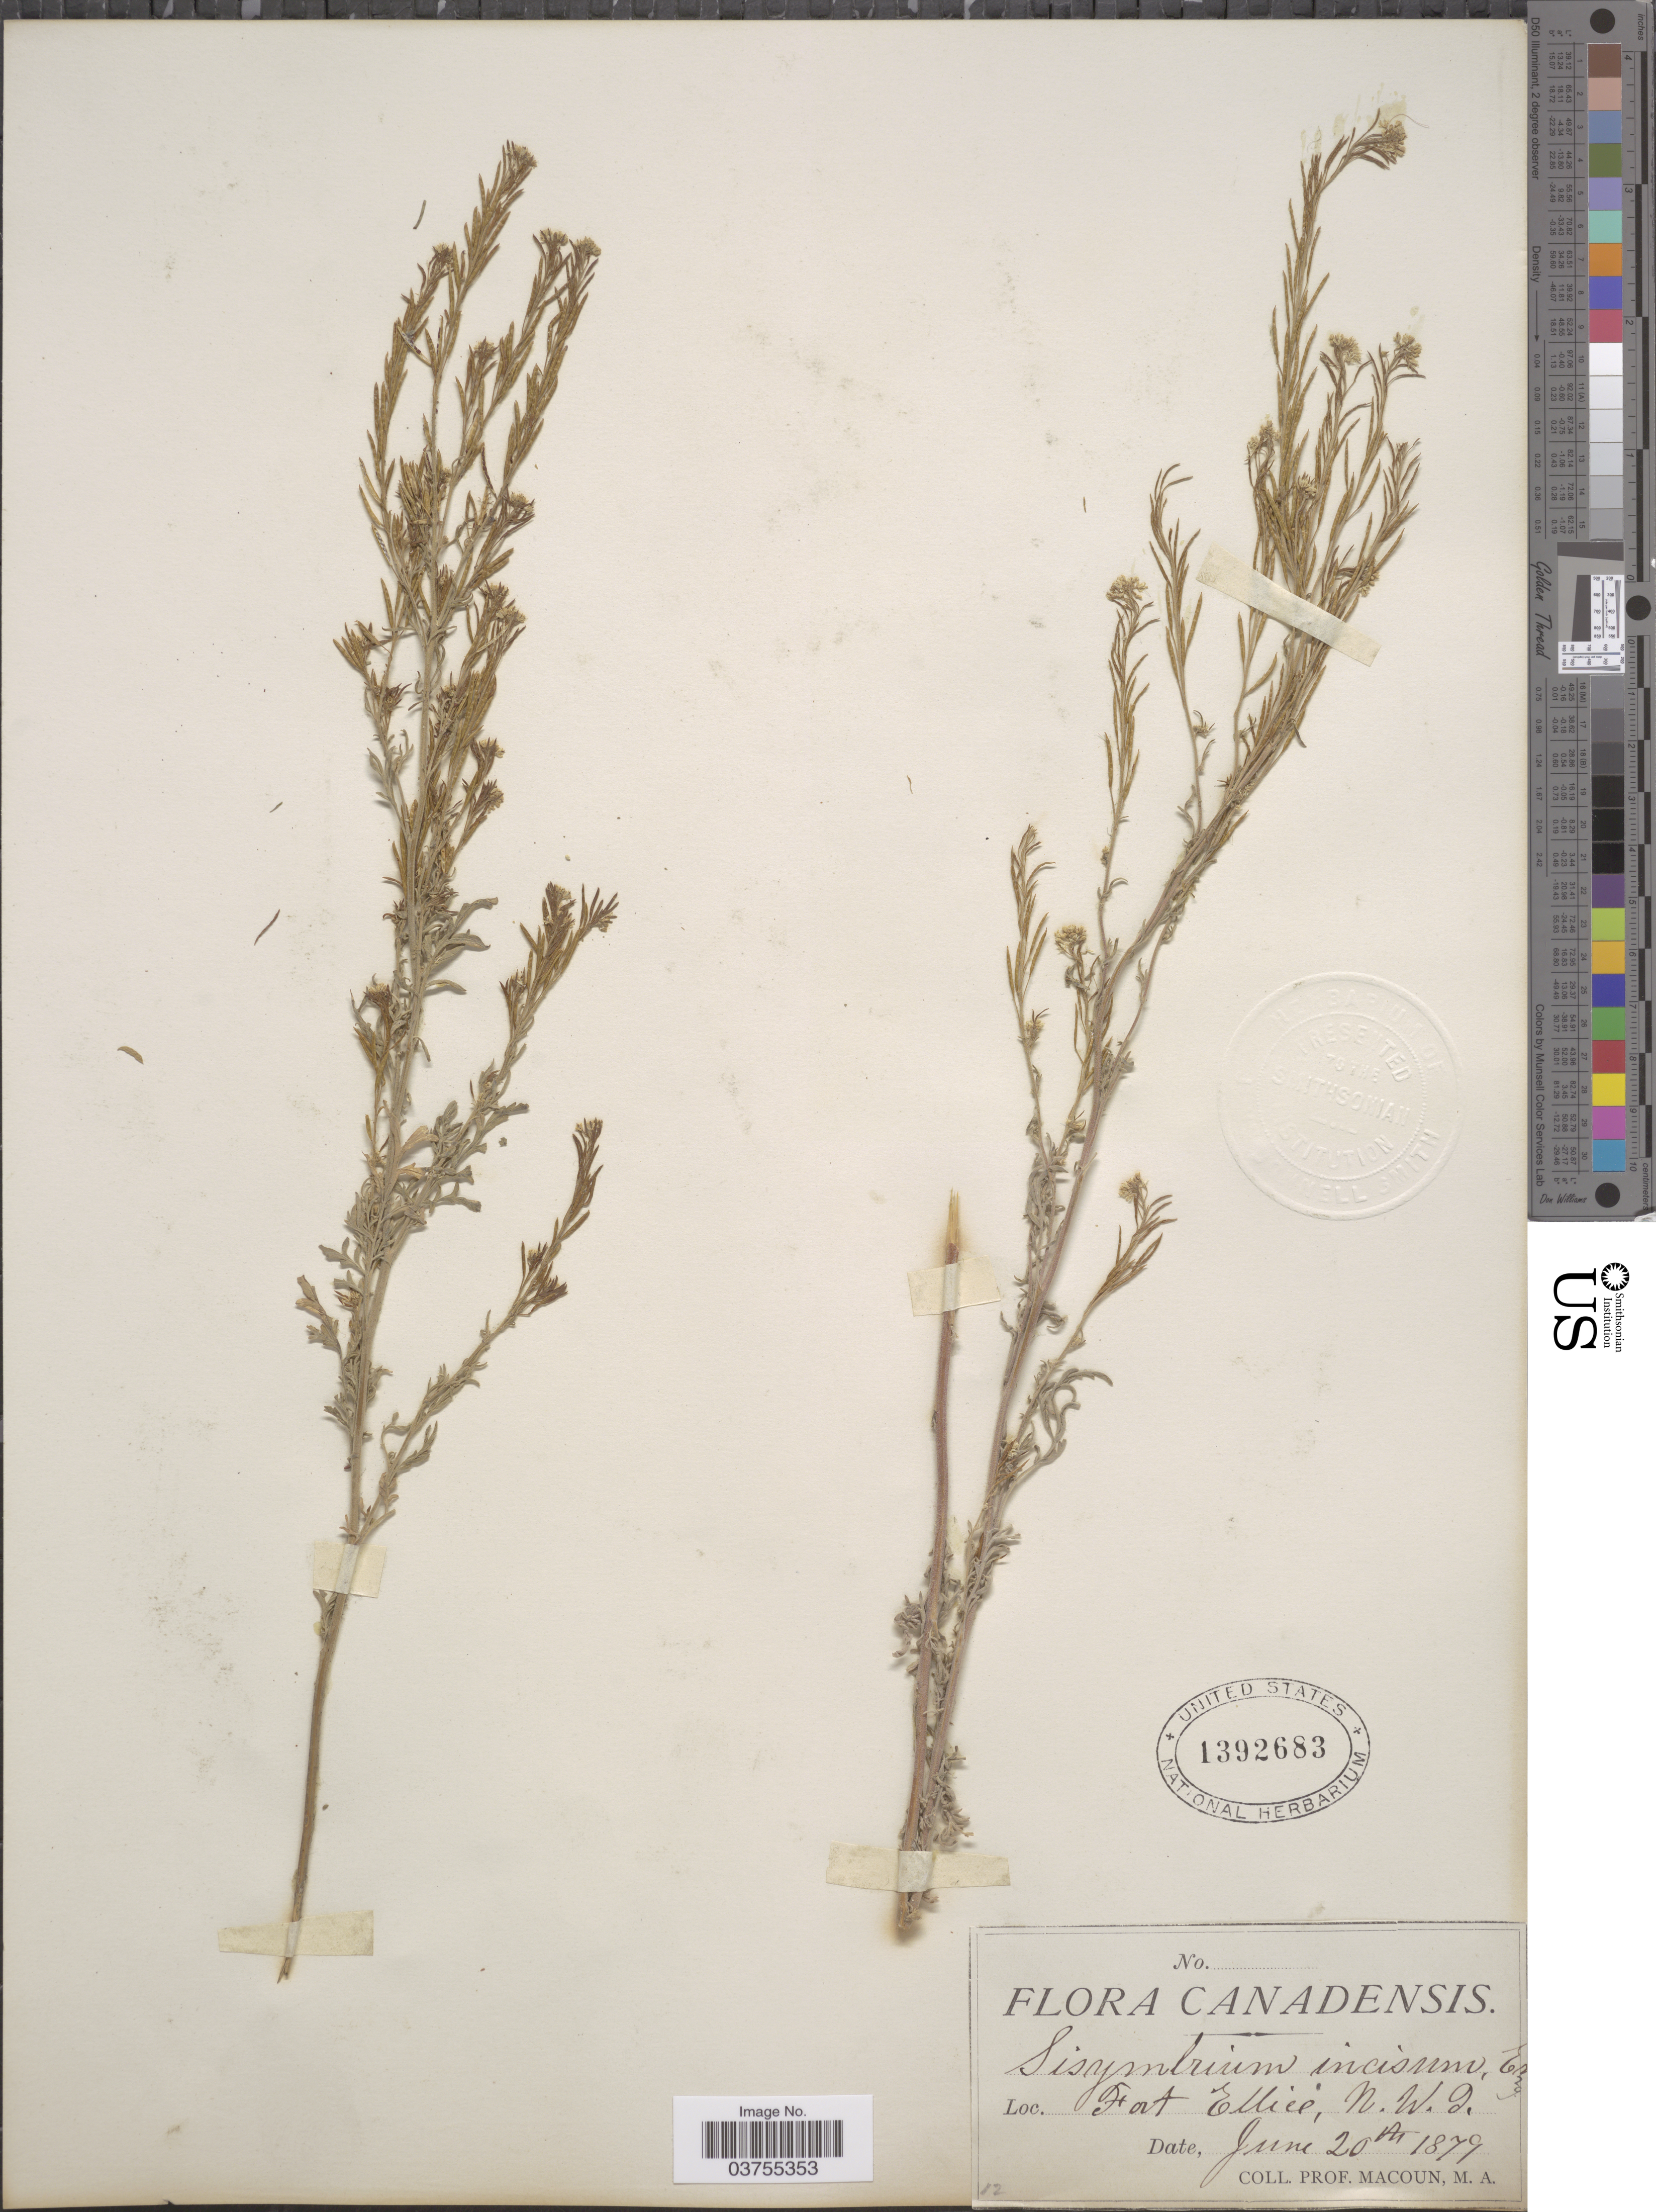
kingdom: Plantae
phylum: Tracheophyta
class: Magnoliopsida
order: Brassicales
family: Brassicaceae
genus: Descurainia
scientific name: Descurainia sp.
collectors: Prof. Macoun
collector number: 12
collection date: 1879-06-20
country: Canada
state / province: Northwest Territories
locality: Fort Ellice.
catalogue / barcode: US 1392683